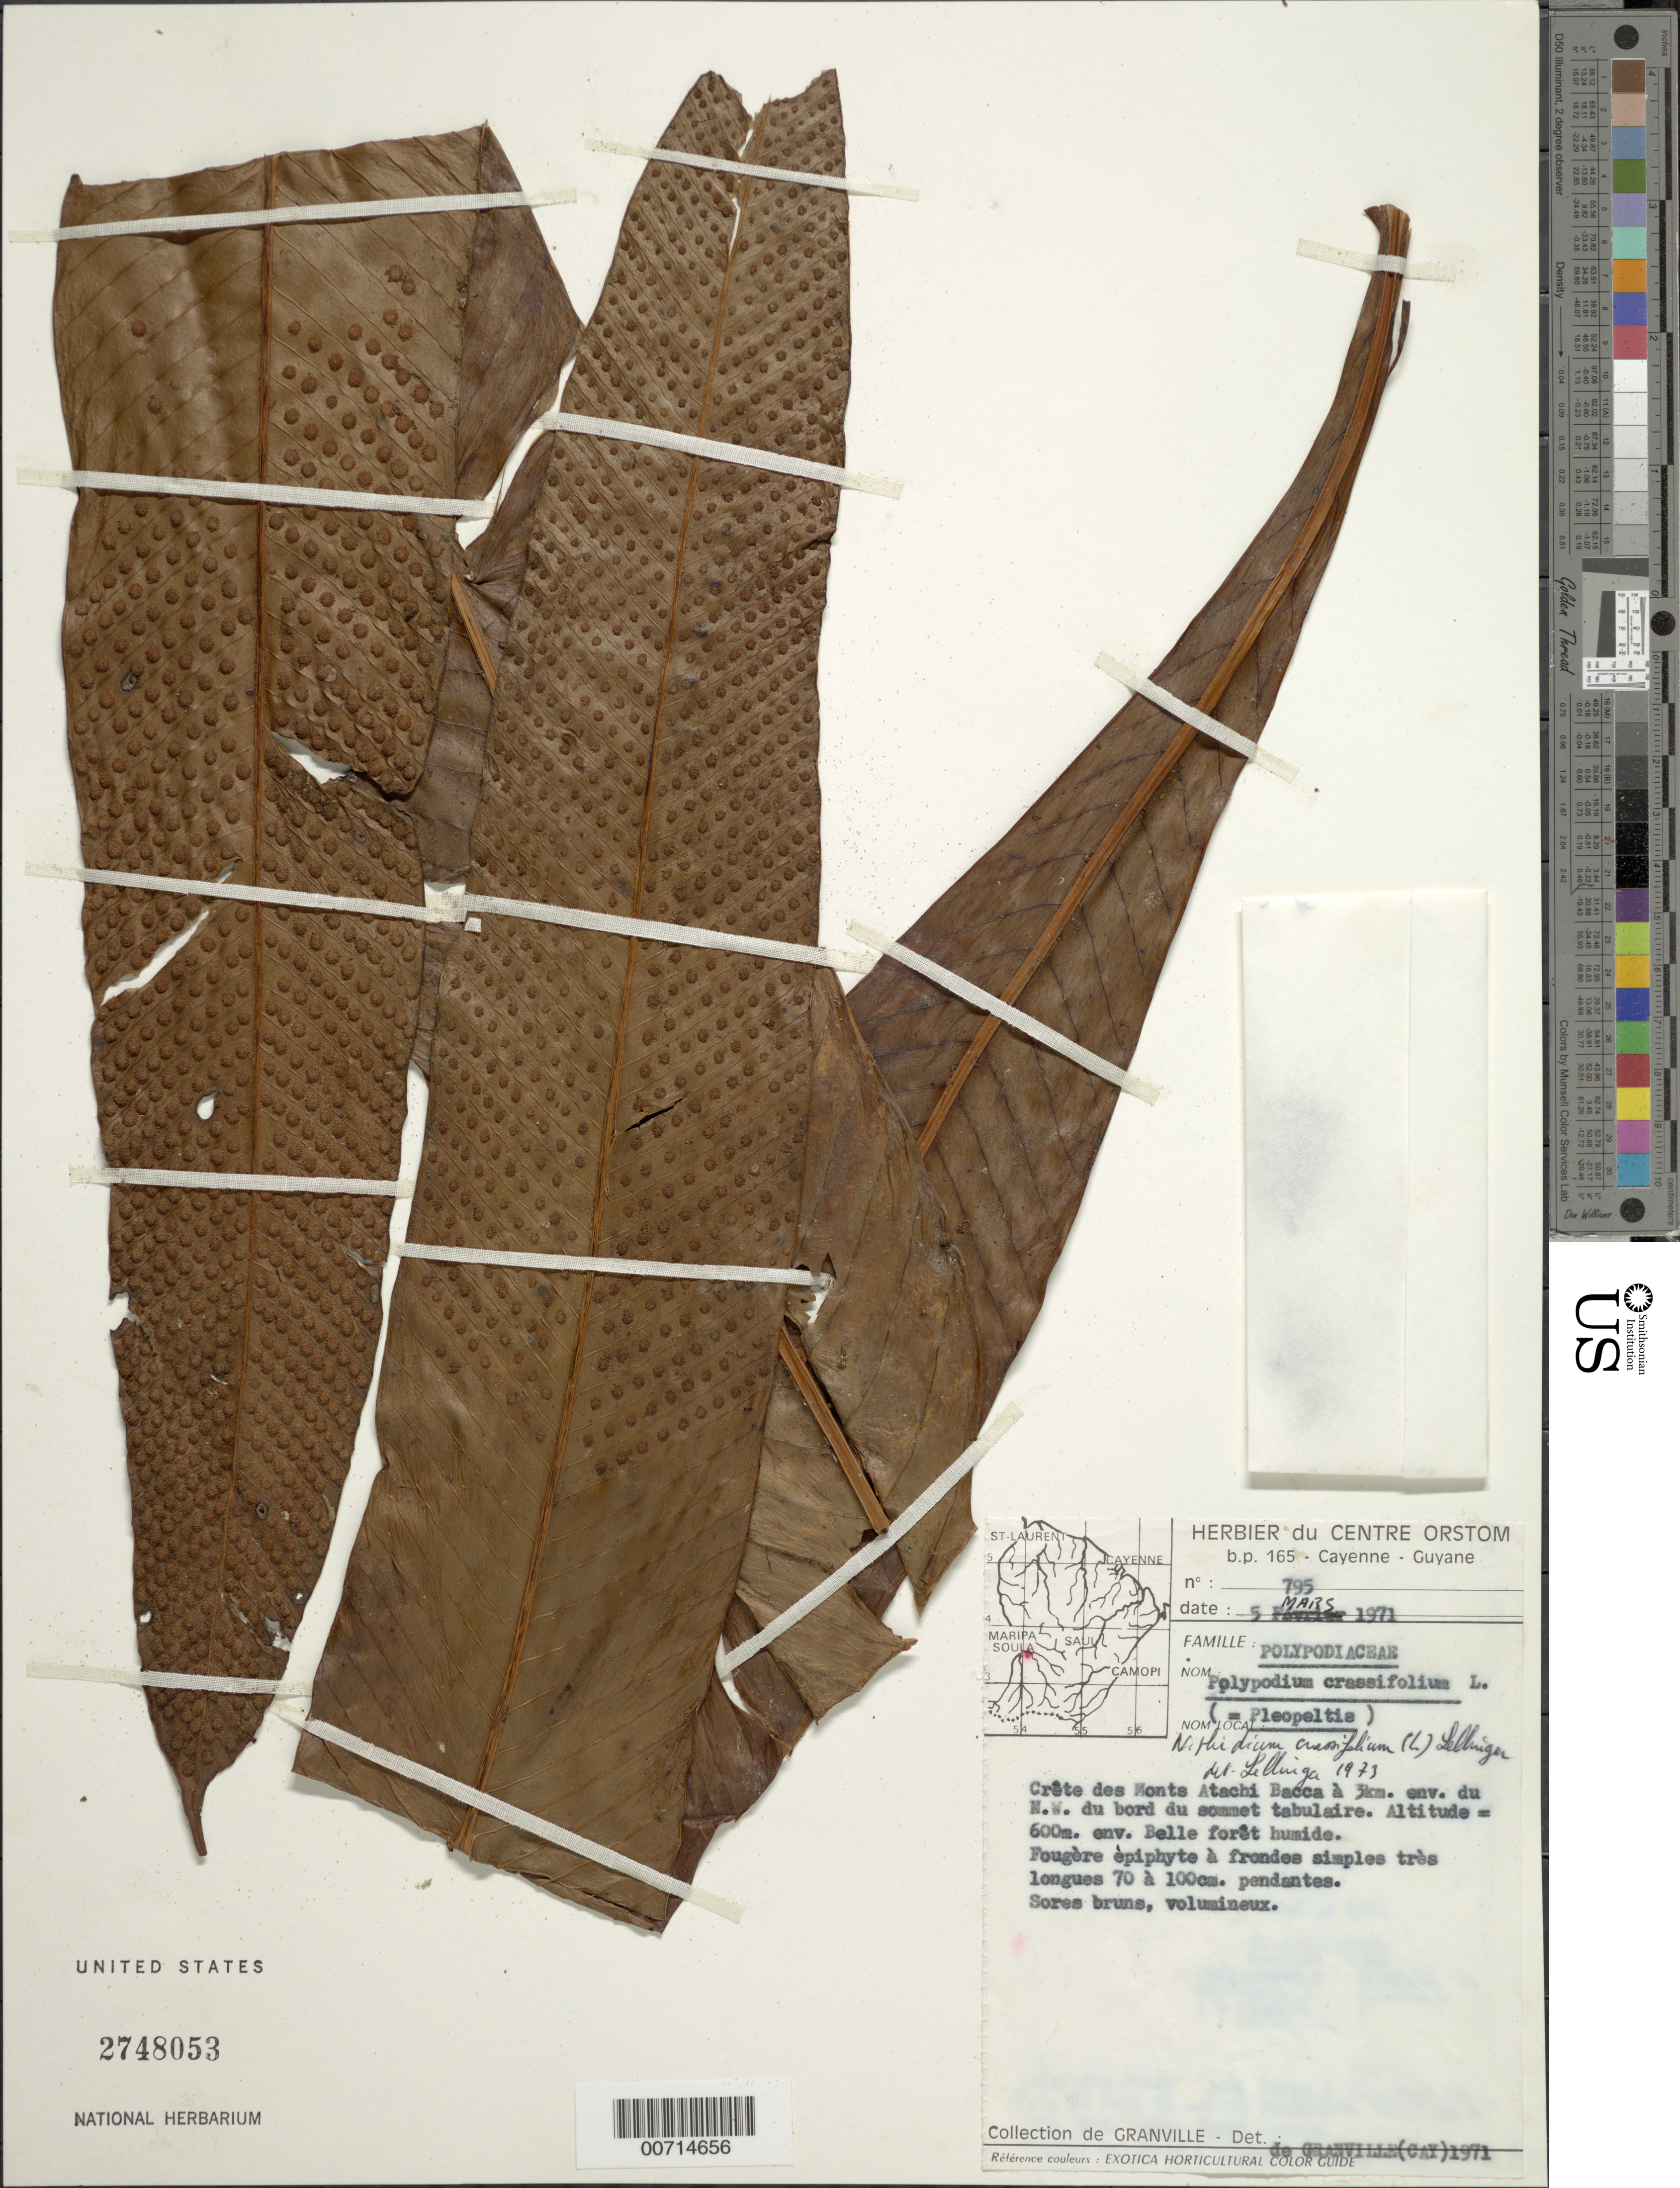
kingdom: Plantae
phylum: Tracheophyta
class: Polypodiopsida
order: Polypodiales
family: Polypodiaceae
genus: Niphidium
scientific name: Niphidium crassifolium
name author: (L.) Lellinger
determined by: Lellinger, David B., (BOT), Smithsonian Institution - National Museum of Natural History (UNITED STATES)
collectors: J.-J. de Granville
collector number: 795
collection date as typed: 5-Mar-71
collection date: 1971-03-05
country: French Guiana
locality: Monts Atachi Bacca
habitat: Bord du sommet tabulaire; belle forêt humide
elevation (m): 600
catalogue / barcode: US 2748053